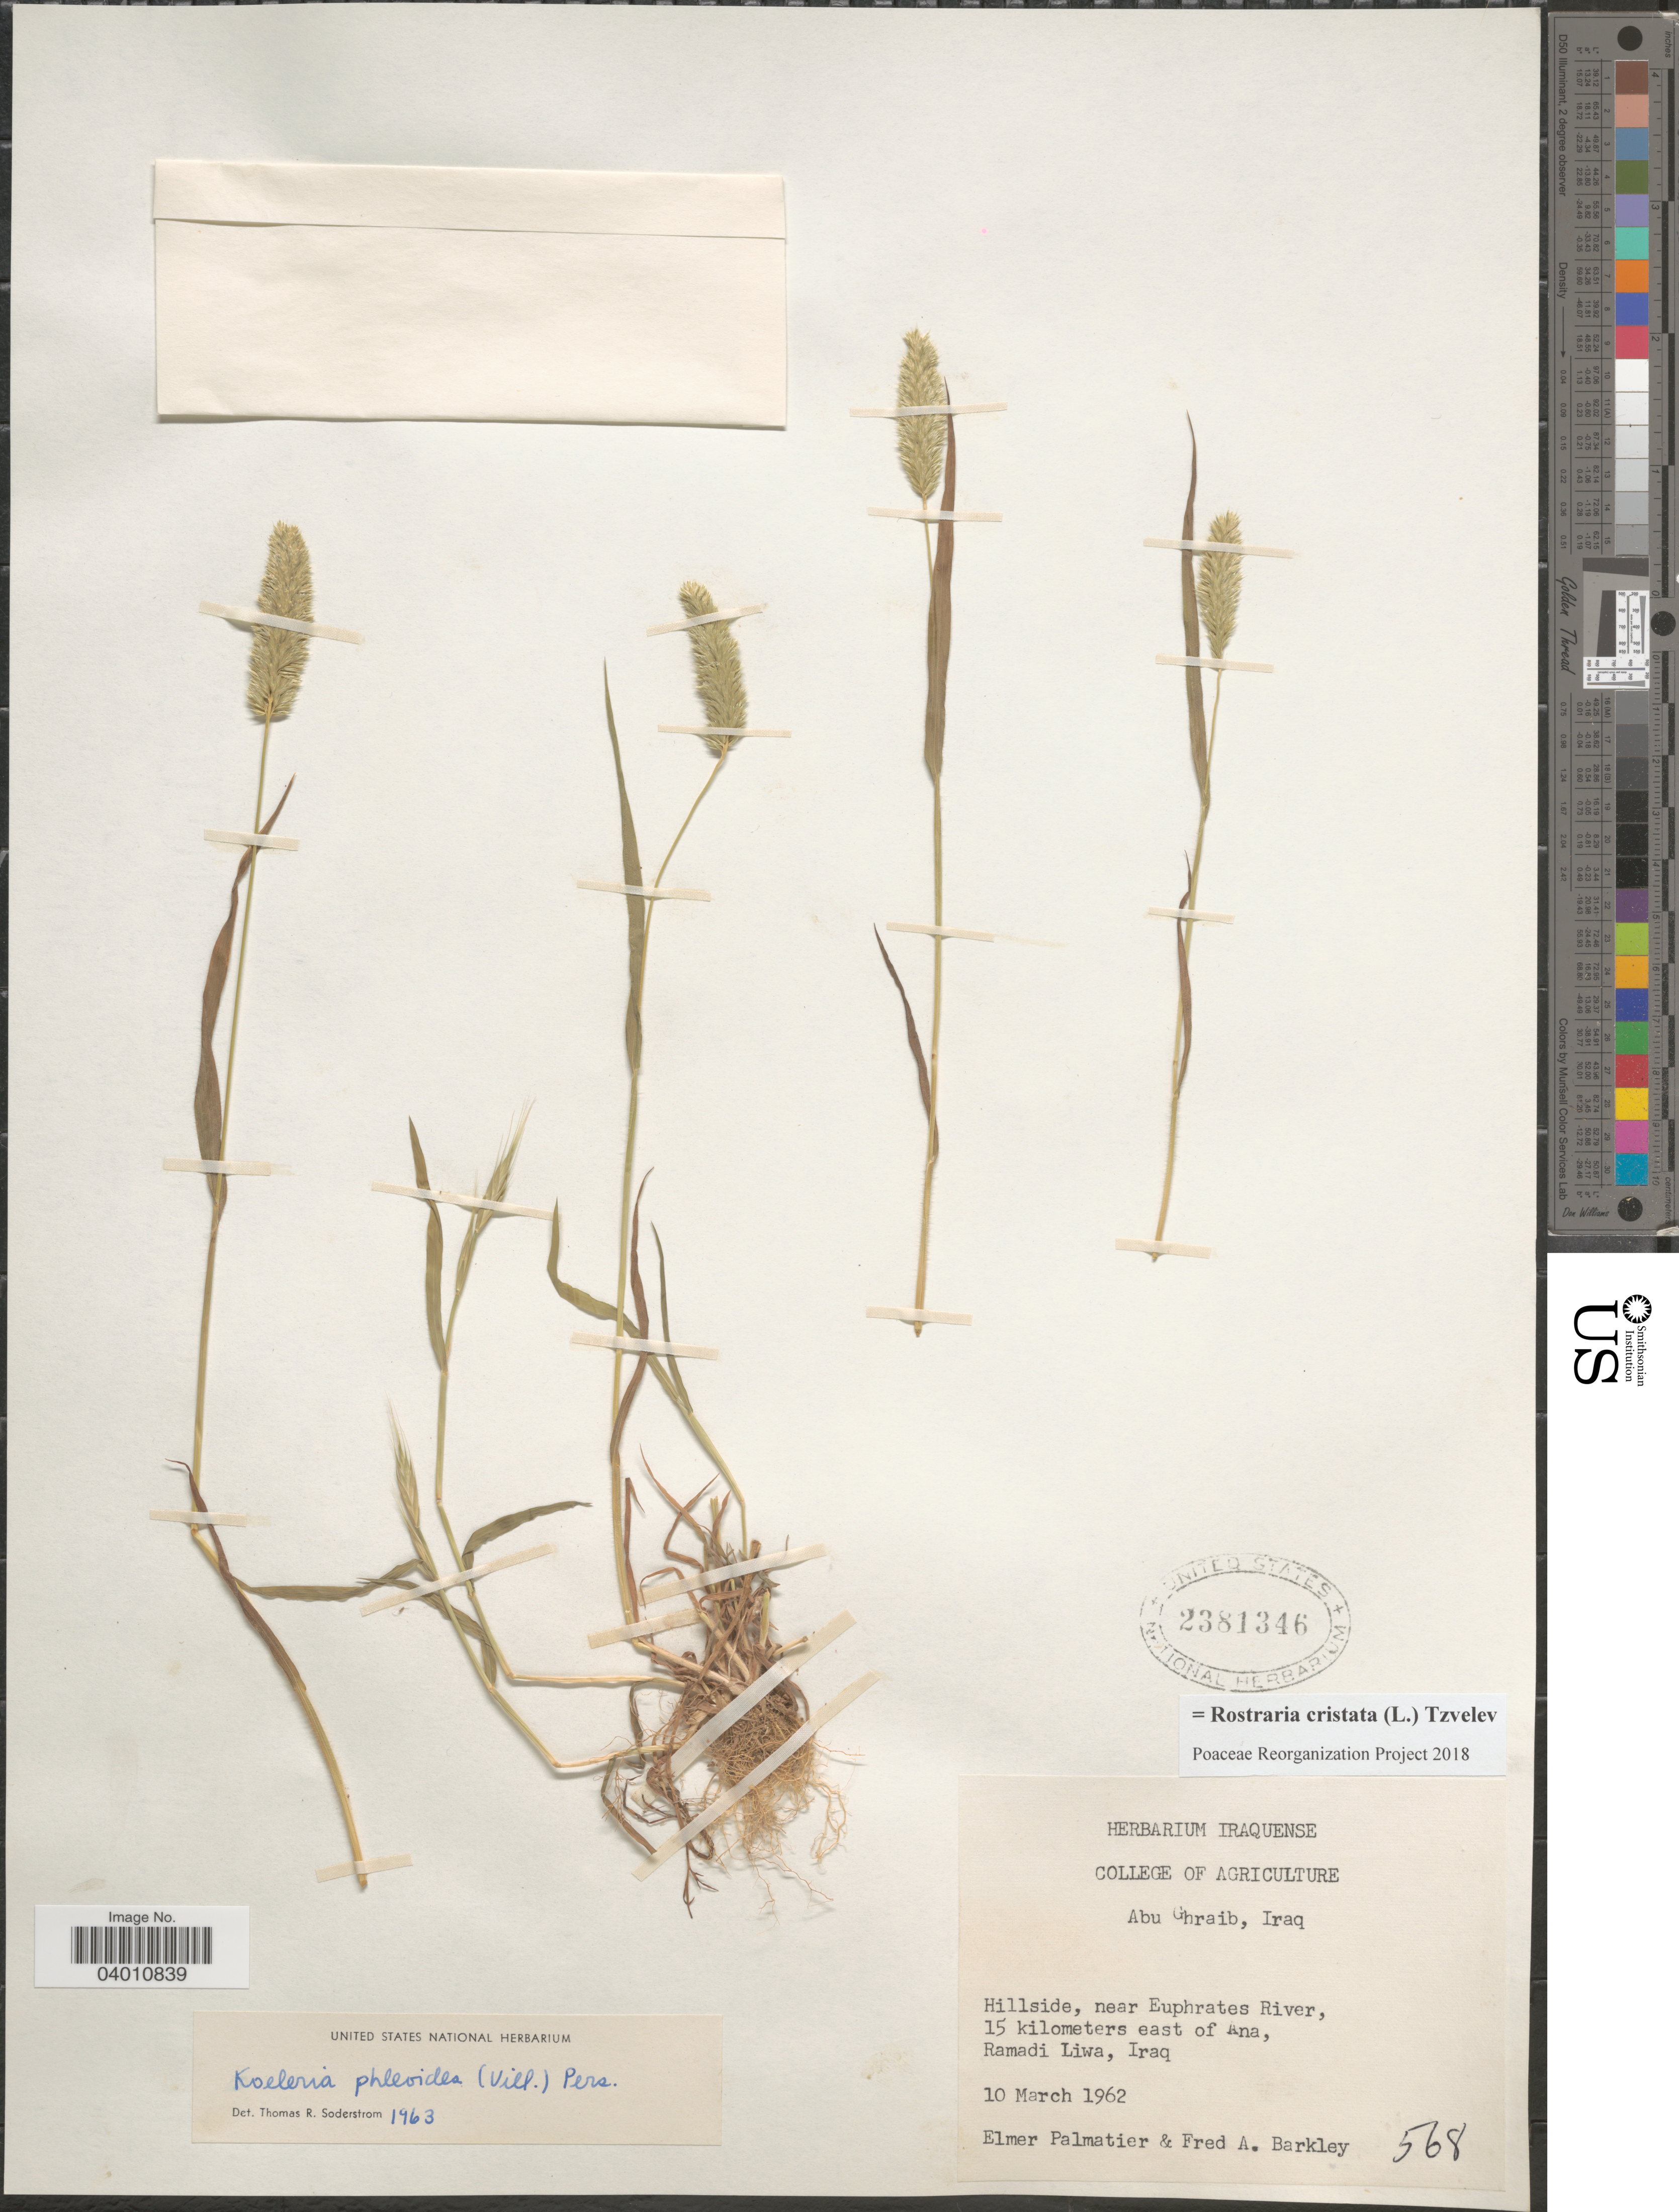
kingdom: Plantae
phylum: Tracheophyta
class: Liliopsida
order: Poales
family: Poaceae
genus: Rostraria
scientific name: Rostraria cristata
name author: (L.) Tzvelev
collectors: E. Palmatier & F. A. Barkley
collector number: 568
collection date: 1962-03-10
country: Iraq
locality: Hillside, near Euphrates River, 15 kilometers east of Ana, Ramadi Liwa.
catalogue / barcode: US 2381346